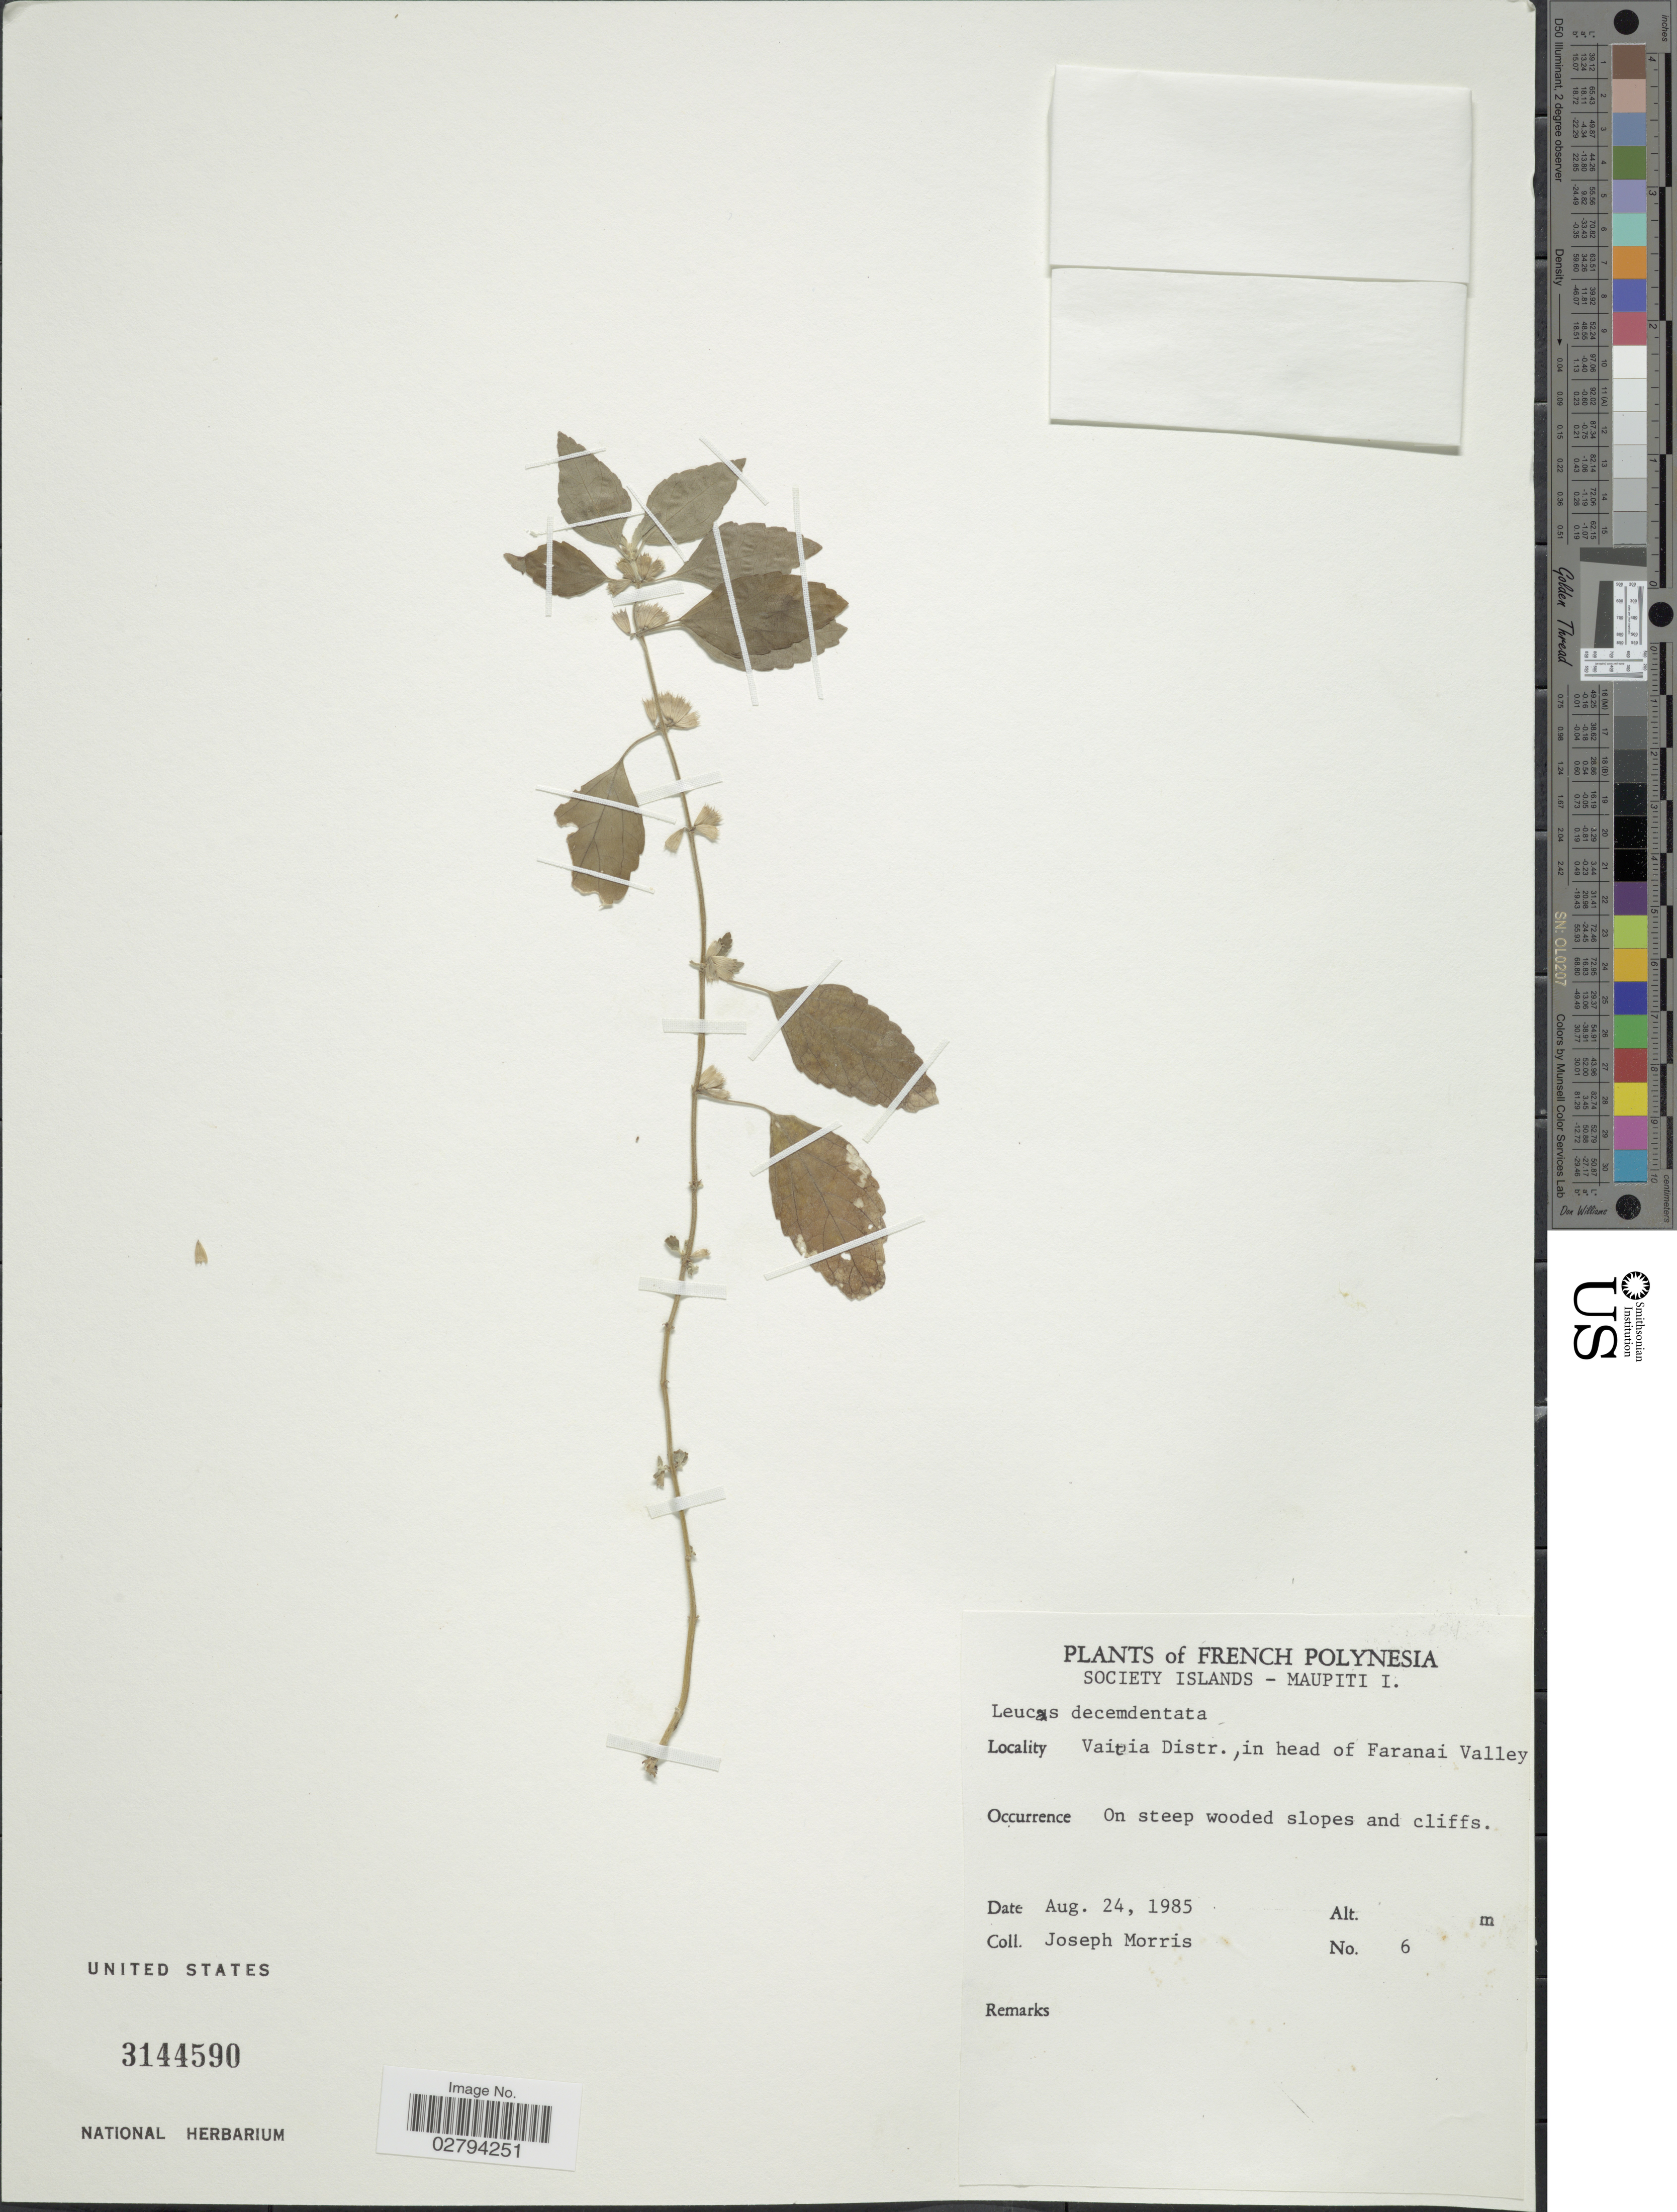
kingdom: Plantae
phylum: Tracheophyta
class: Magnoliopsida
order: Lamiales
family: Lamiaceae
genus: Leucas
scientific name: Leucas decemdentata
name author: (Willd.) Sm.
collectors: J. Morris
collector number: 6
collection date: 1985-08-24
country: French Polynesia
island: Maupiti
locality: Society Islands - Maupiti I., Vaitia Distr., in head of Faranai Valley.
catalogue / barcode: US 3144590